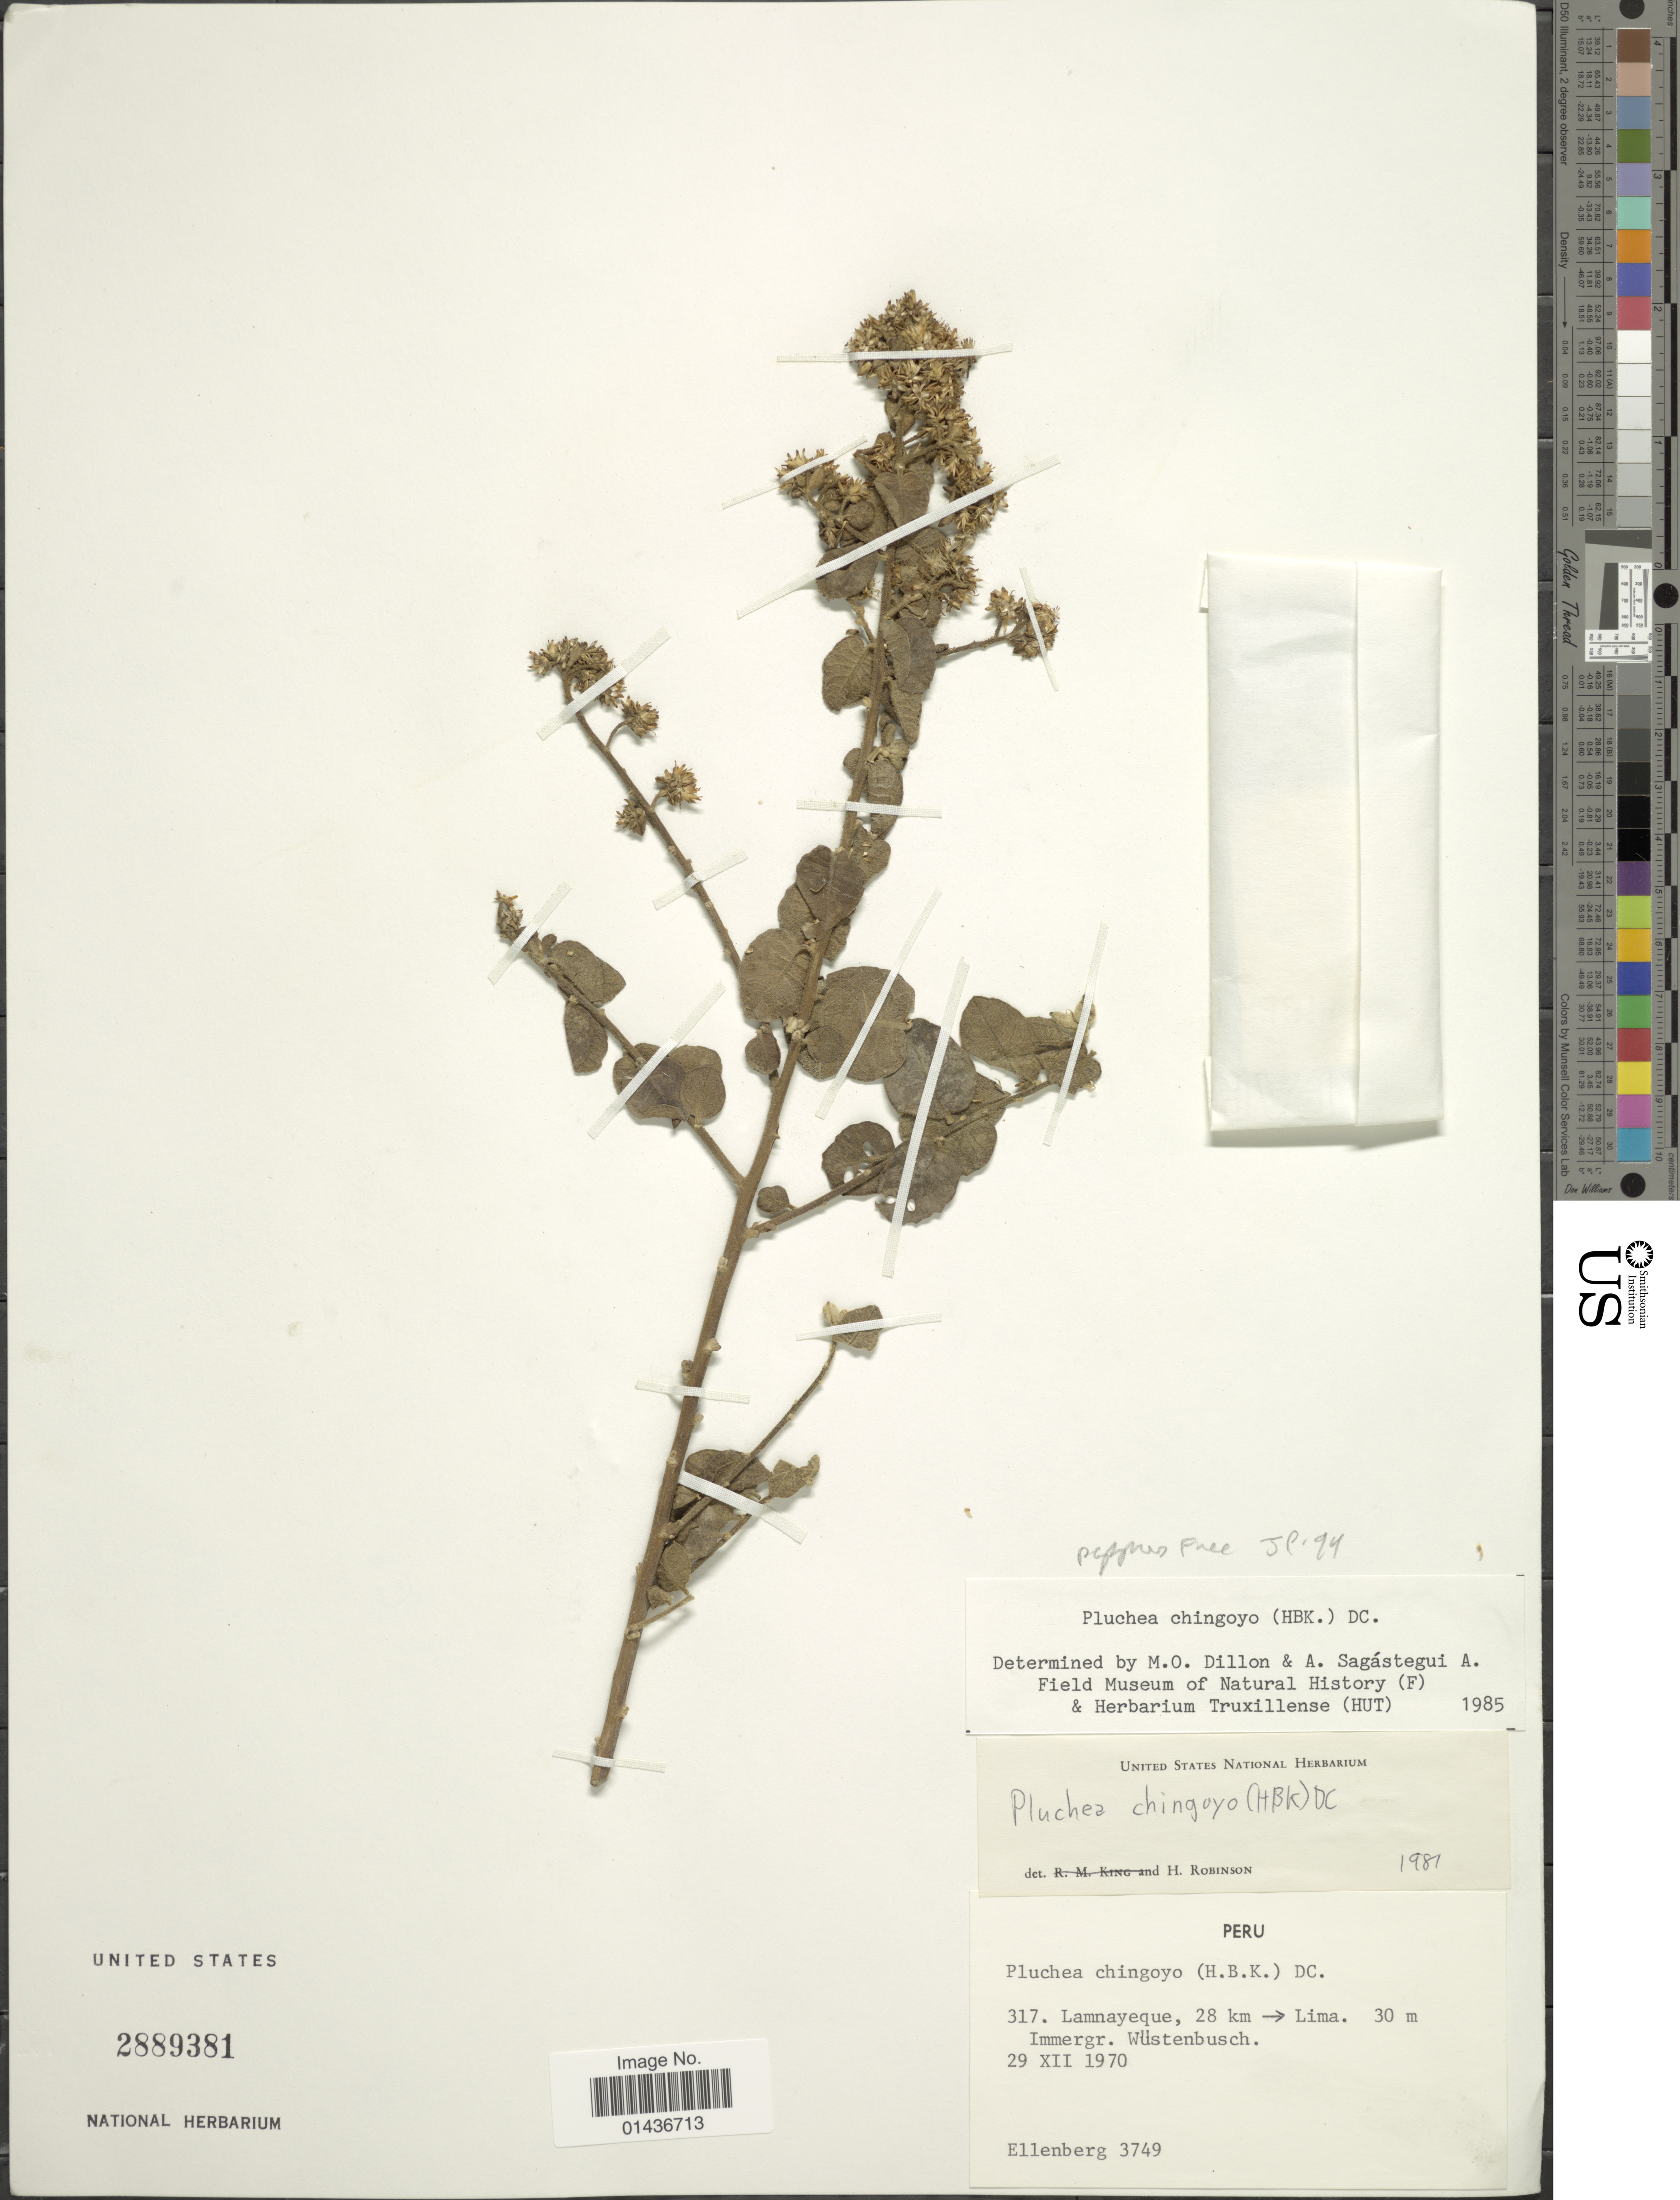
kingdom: Plantae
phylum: Tracheophyta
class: Magnoliopsida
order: Asterales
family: Asteraceae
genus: Pluchea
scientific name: Pluchea chingoyo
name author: DC.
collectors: H. Ellenberg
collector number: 3749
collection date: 1970-12-29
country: Peru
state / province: Lima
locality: Lamnayeque, 28 km -> Lima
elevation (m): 30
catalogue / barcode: US 2889381